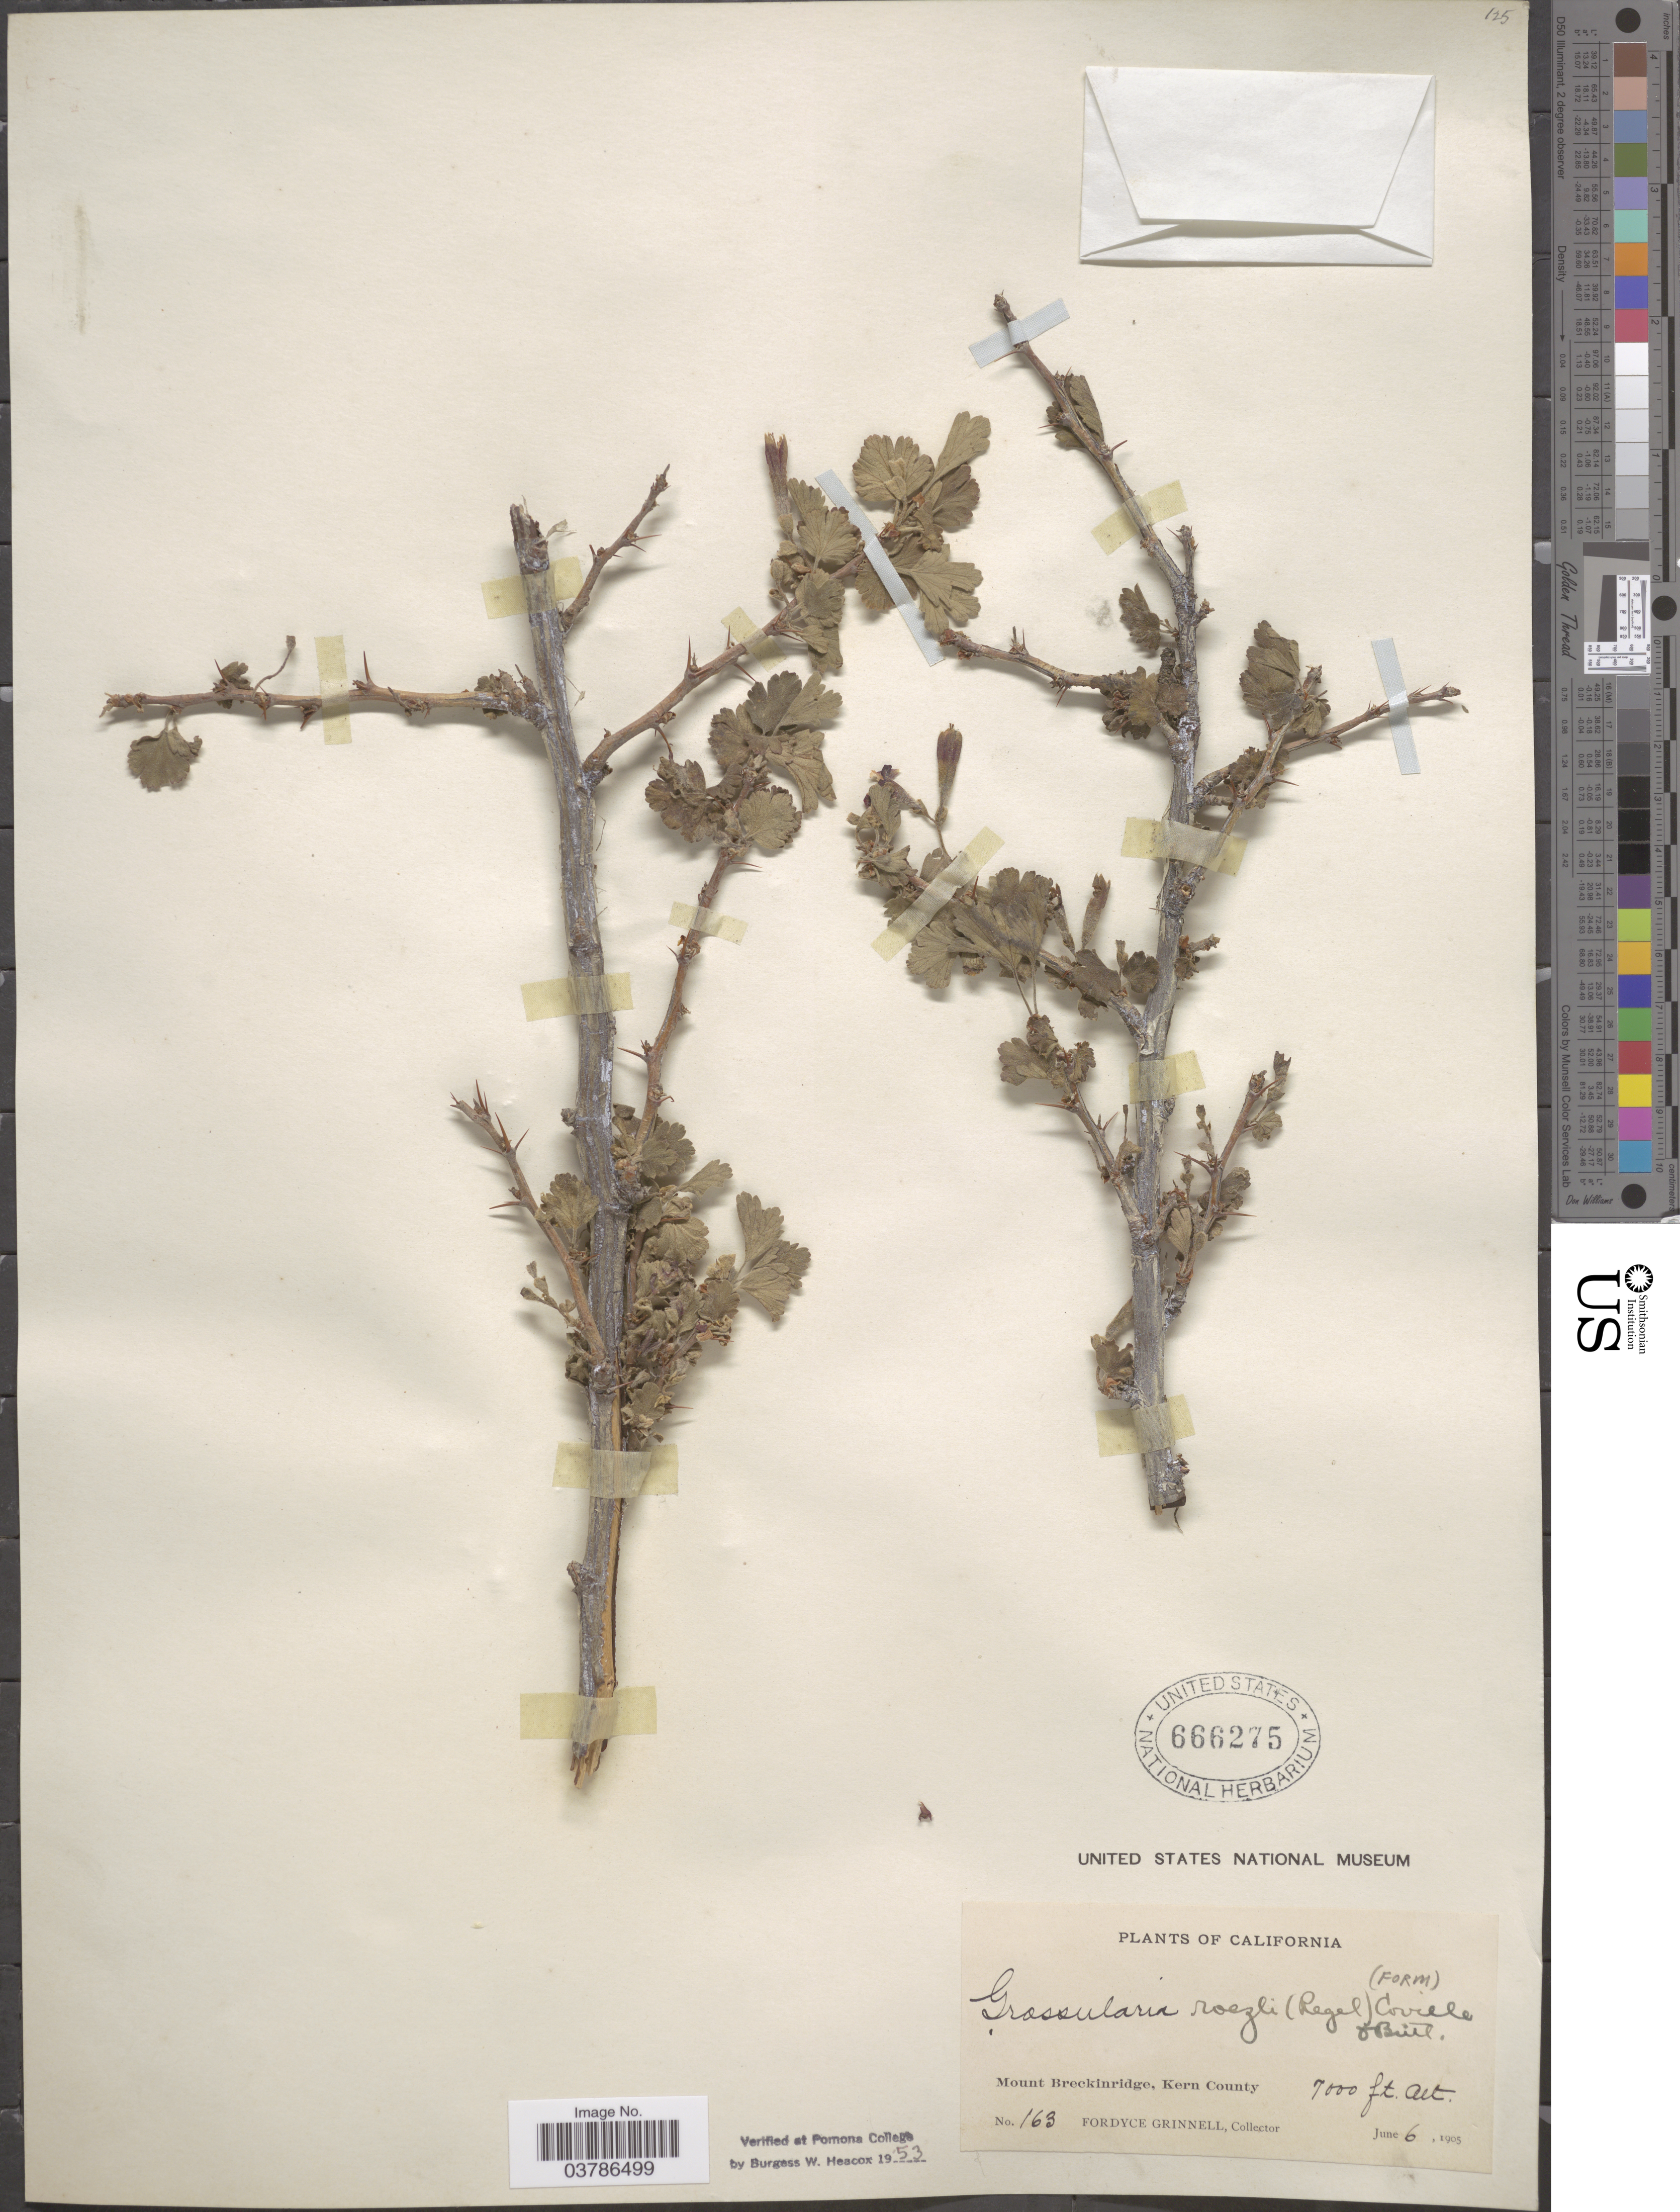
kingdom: Plantae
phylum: Tracheophyta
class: Magnoliopsida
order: Saxifragales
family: Grossulariaceae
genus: Ribes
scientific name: Ribes roezlii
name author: Regel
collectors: F. Grinnell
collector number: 163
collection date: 1905-06-06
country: United States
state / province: California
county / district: Kern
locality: Mount Breckinridge, Kern County.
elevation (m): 2134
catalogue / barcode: US 666275